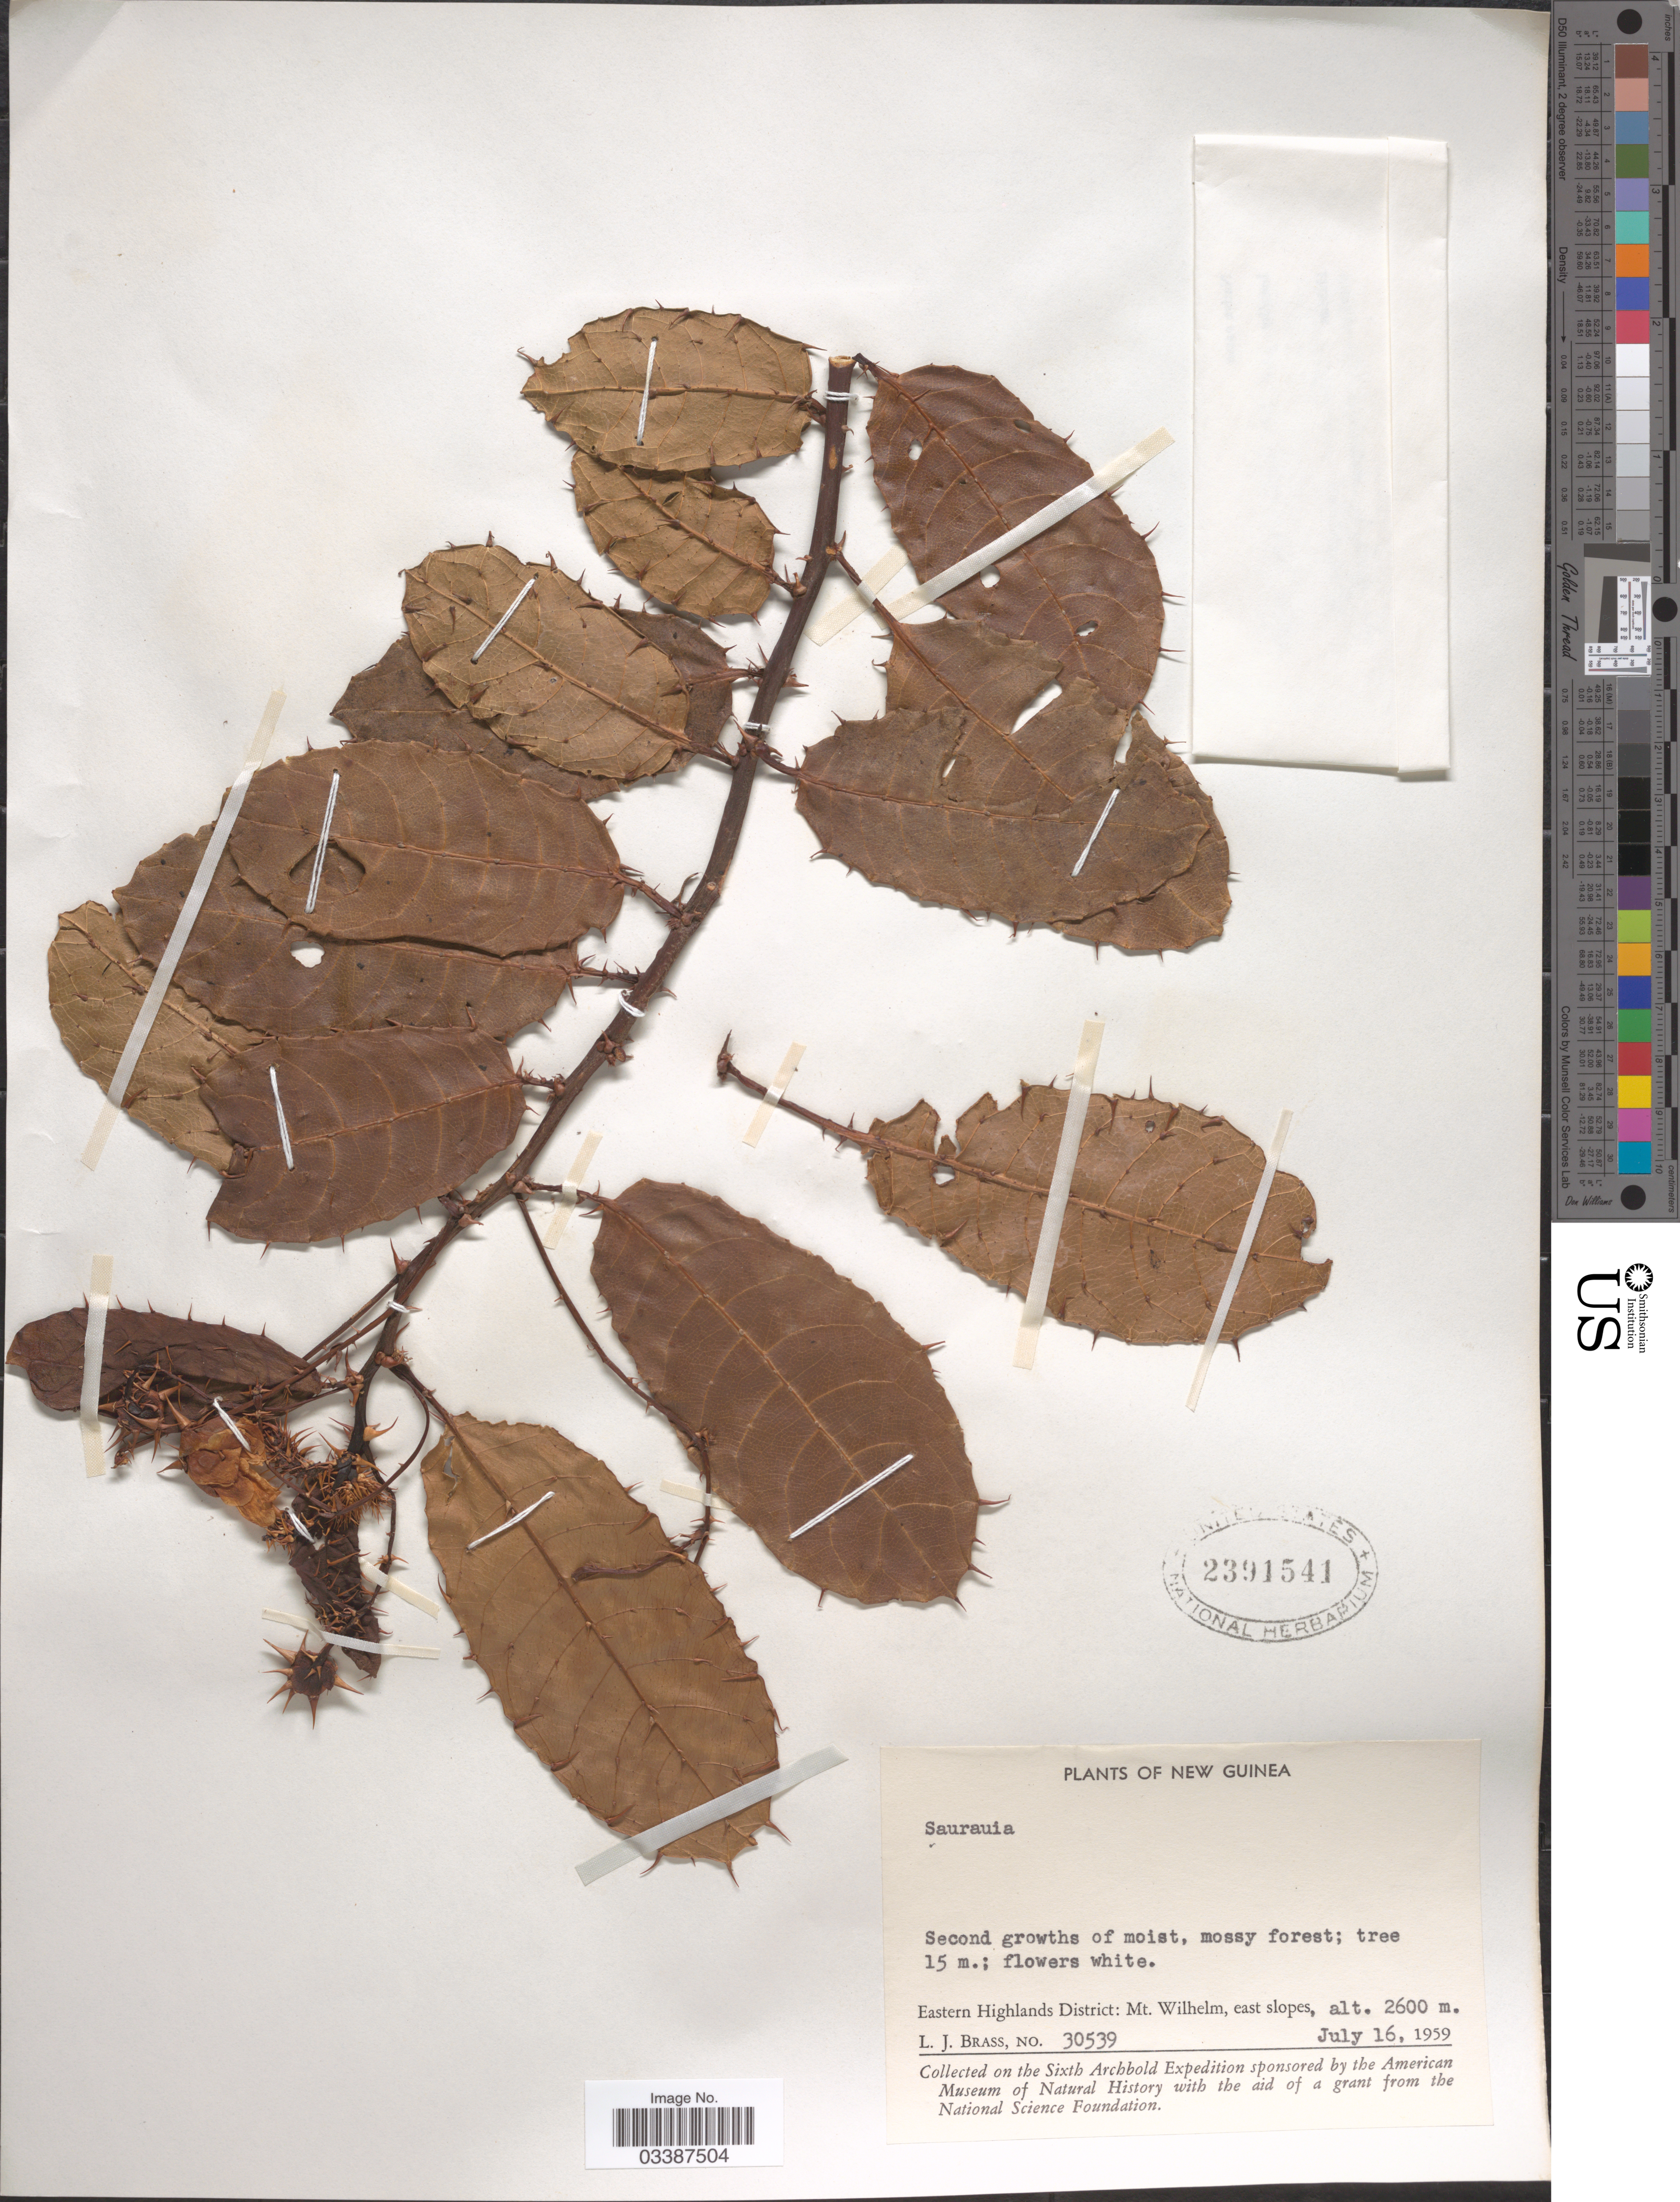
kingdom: Plantae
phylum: Tracheophyta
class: Magnoliopsida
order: Ericales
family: Actinidiaceae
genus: Saurauia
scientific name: Saurauia sp.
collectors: L. J. Brass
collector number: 30539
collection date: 1959-07-16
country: Papua New Guinea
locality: New Guinea. Eastern Highlands District: Mt. Wilhelm, east slopes.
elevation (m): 2600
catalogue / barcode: US 2391541